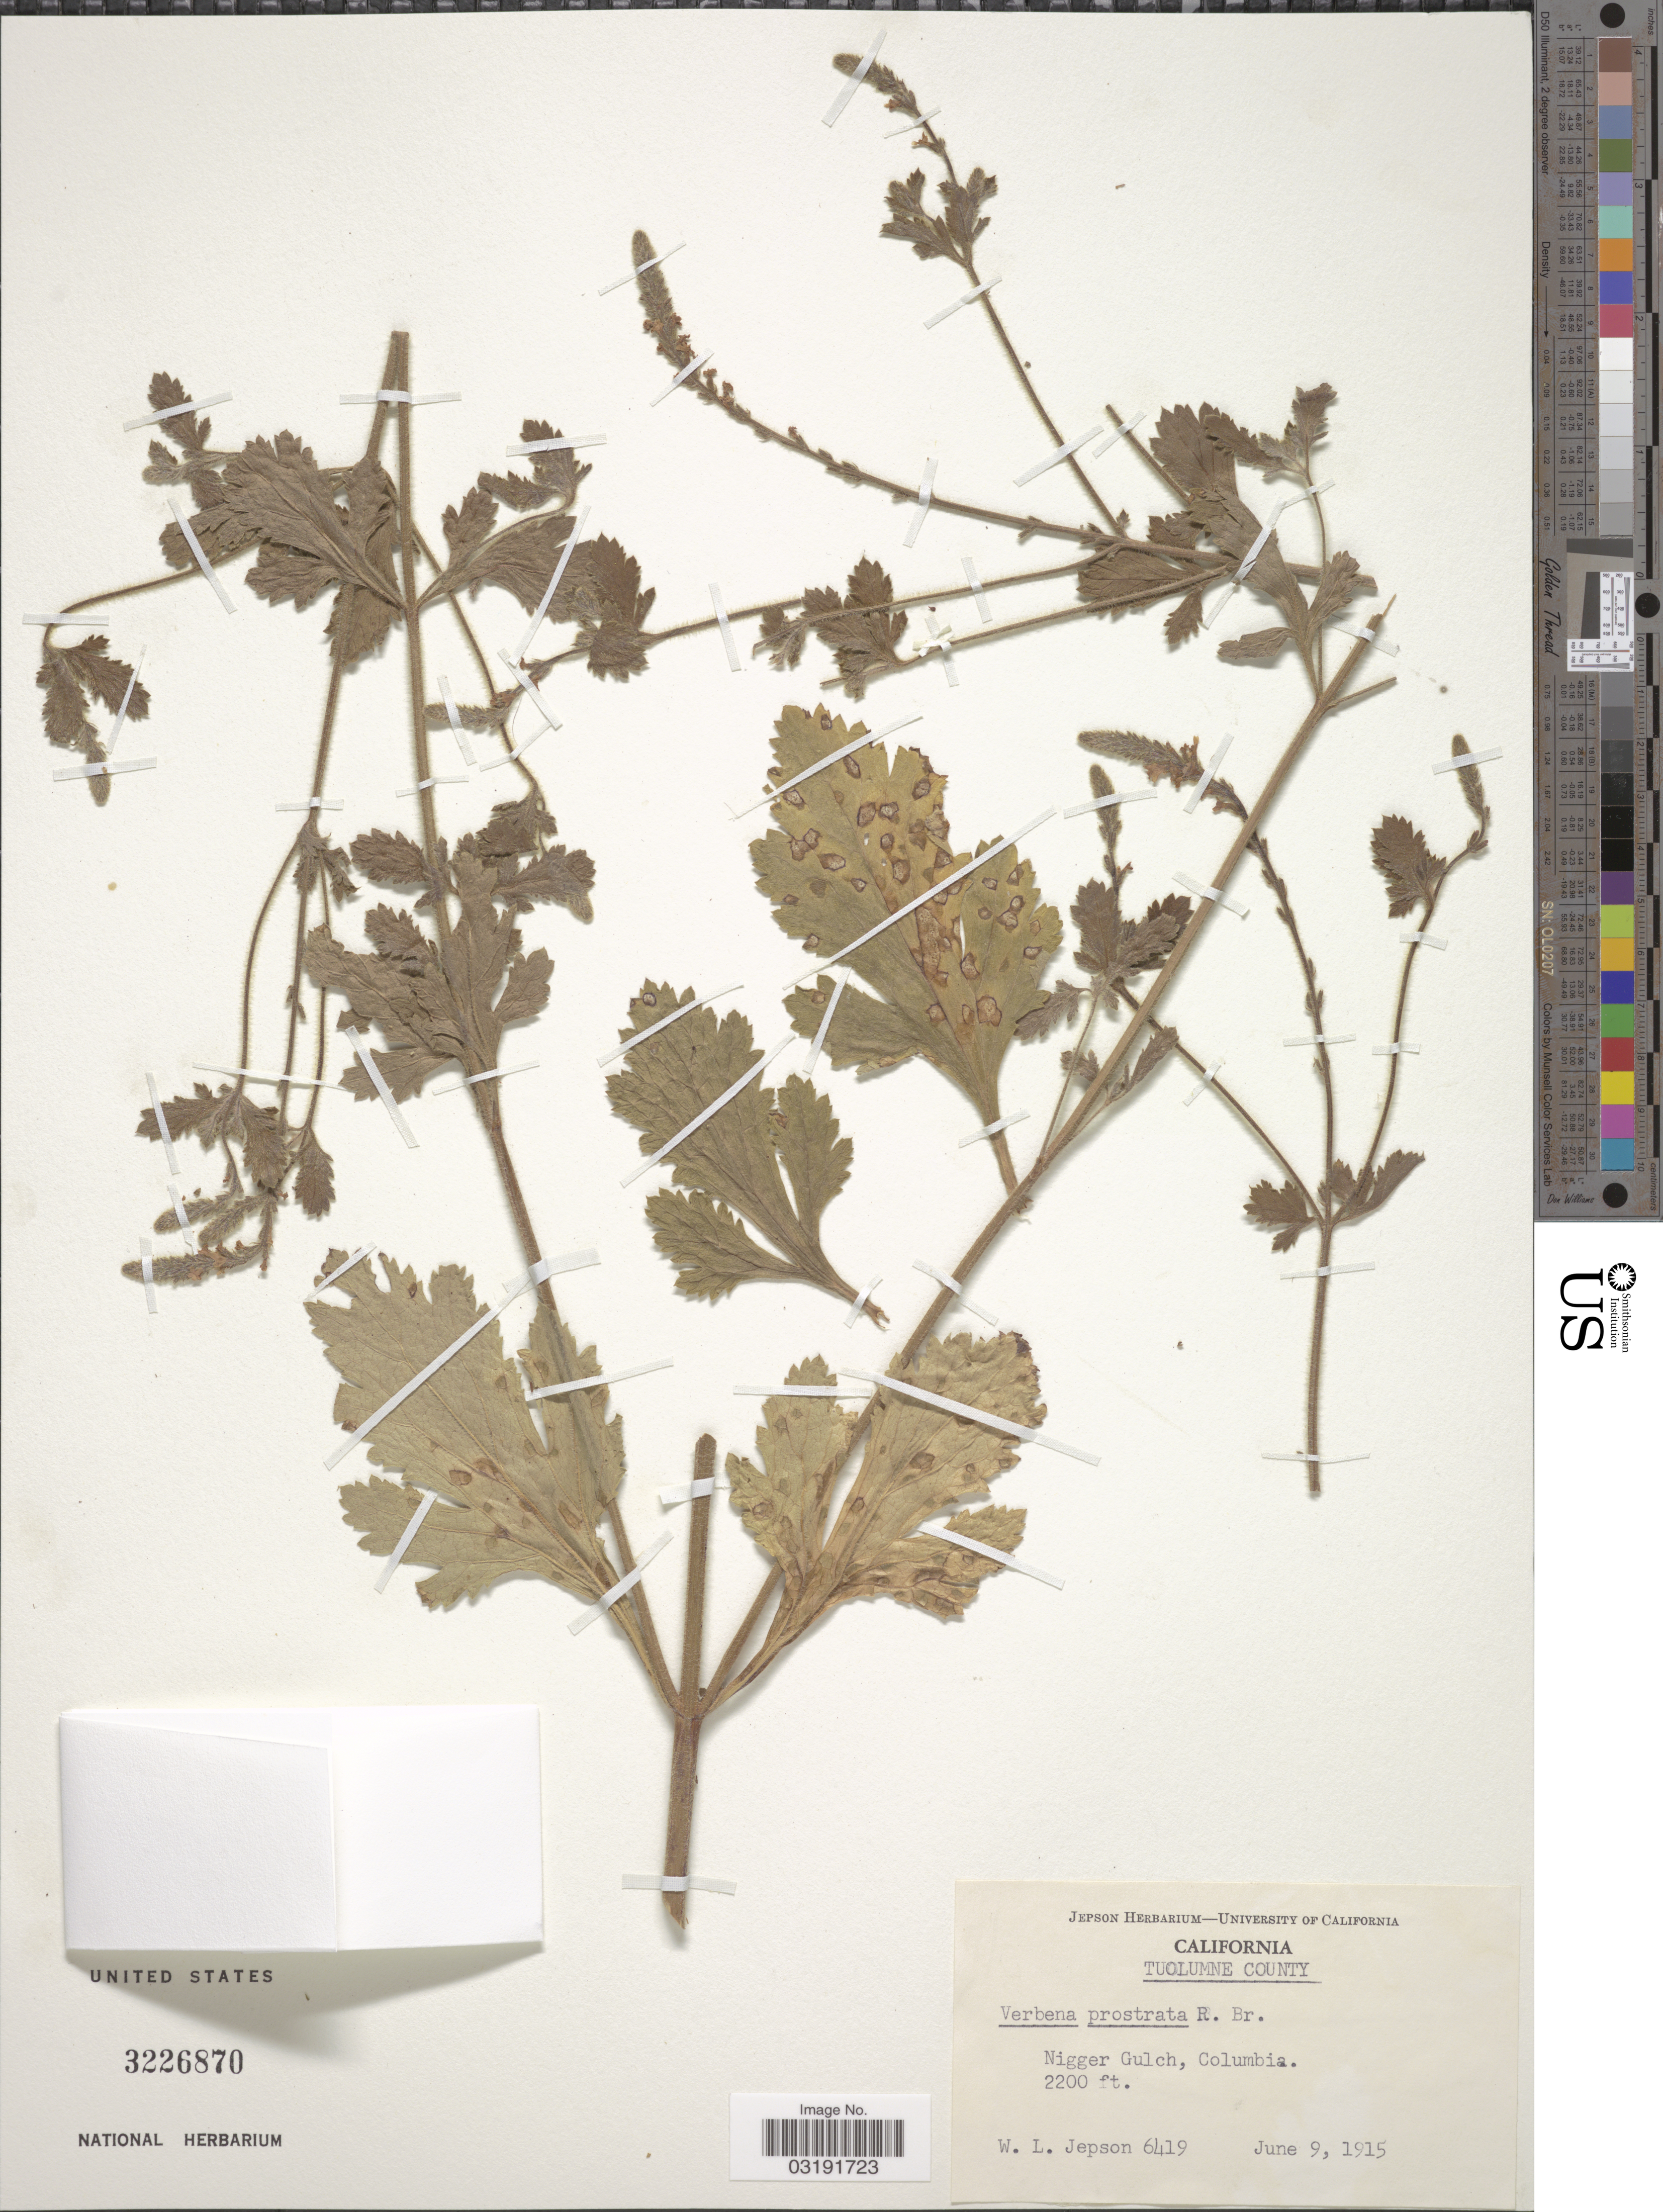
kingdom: Plantae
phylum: Tracheophyta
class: Magnoliopsida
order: Lamiales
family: Verbenaceae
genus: Verbena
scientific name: Verbena lasiostachys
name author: Link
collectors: W. L. Jepson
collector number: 6419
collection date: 1915-06-09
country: United States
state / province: California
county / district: Tuolumne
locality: Tuolumne County. Nigger Gulch, Columbia.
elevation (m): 671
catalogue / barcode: US 3226870